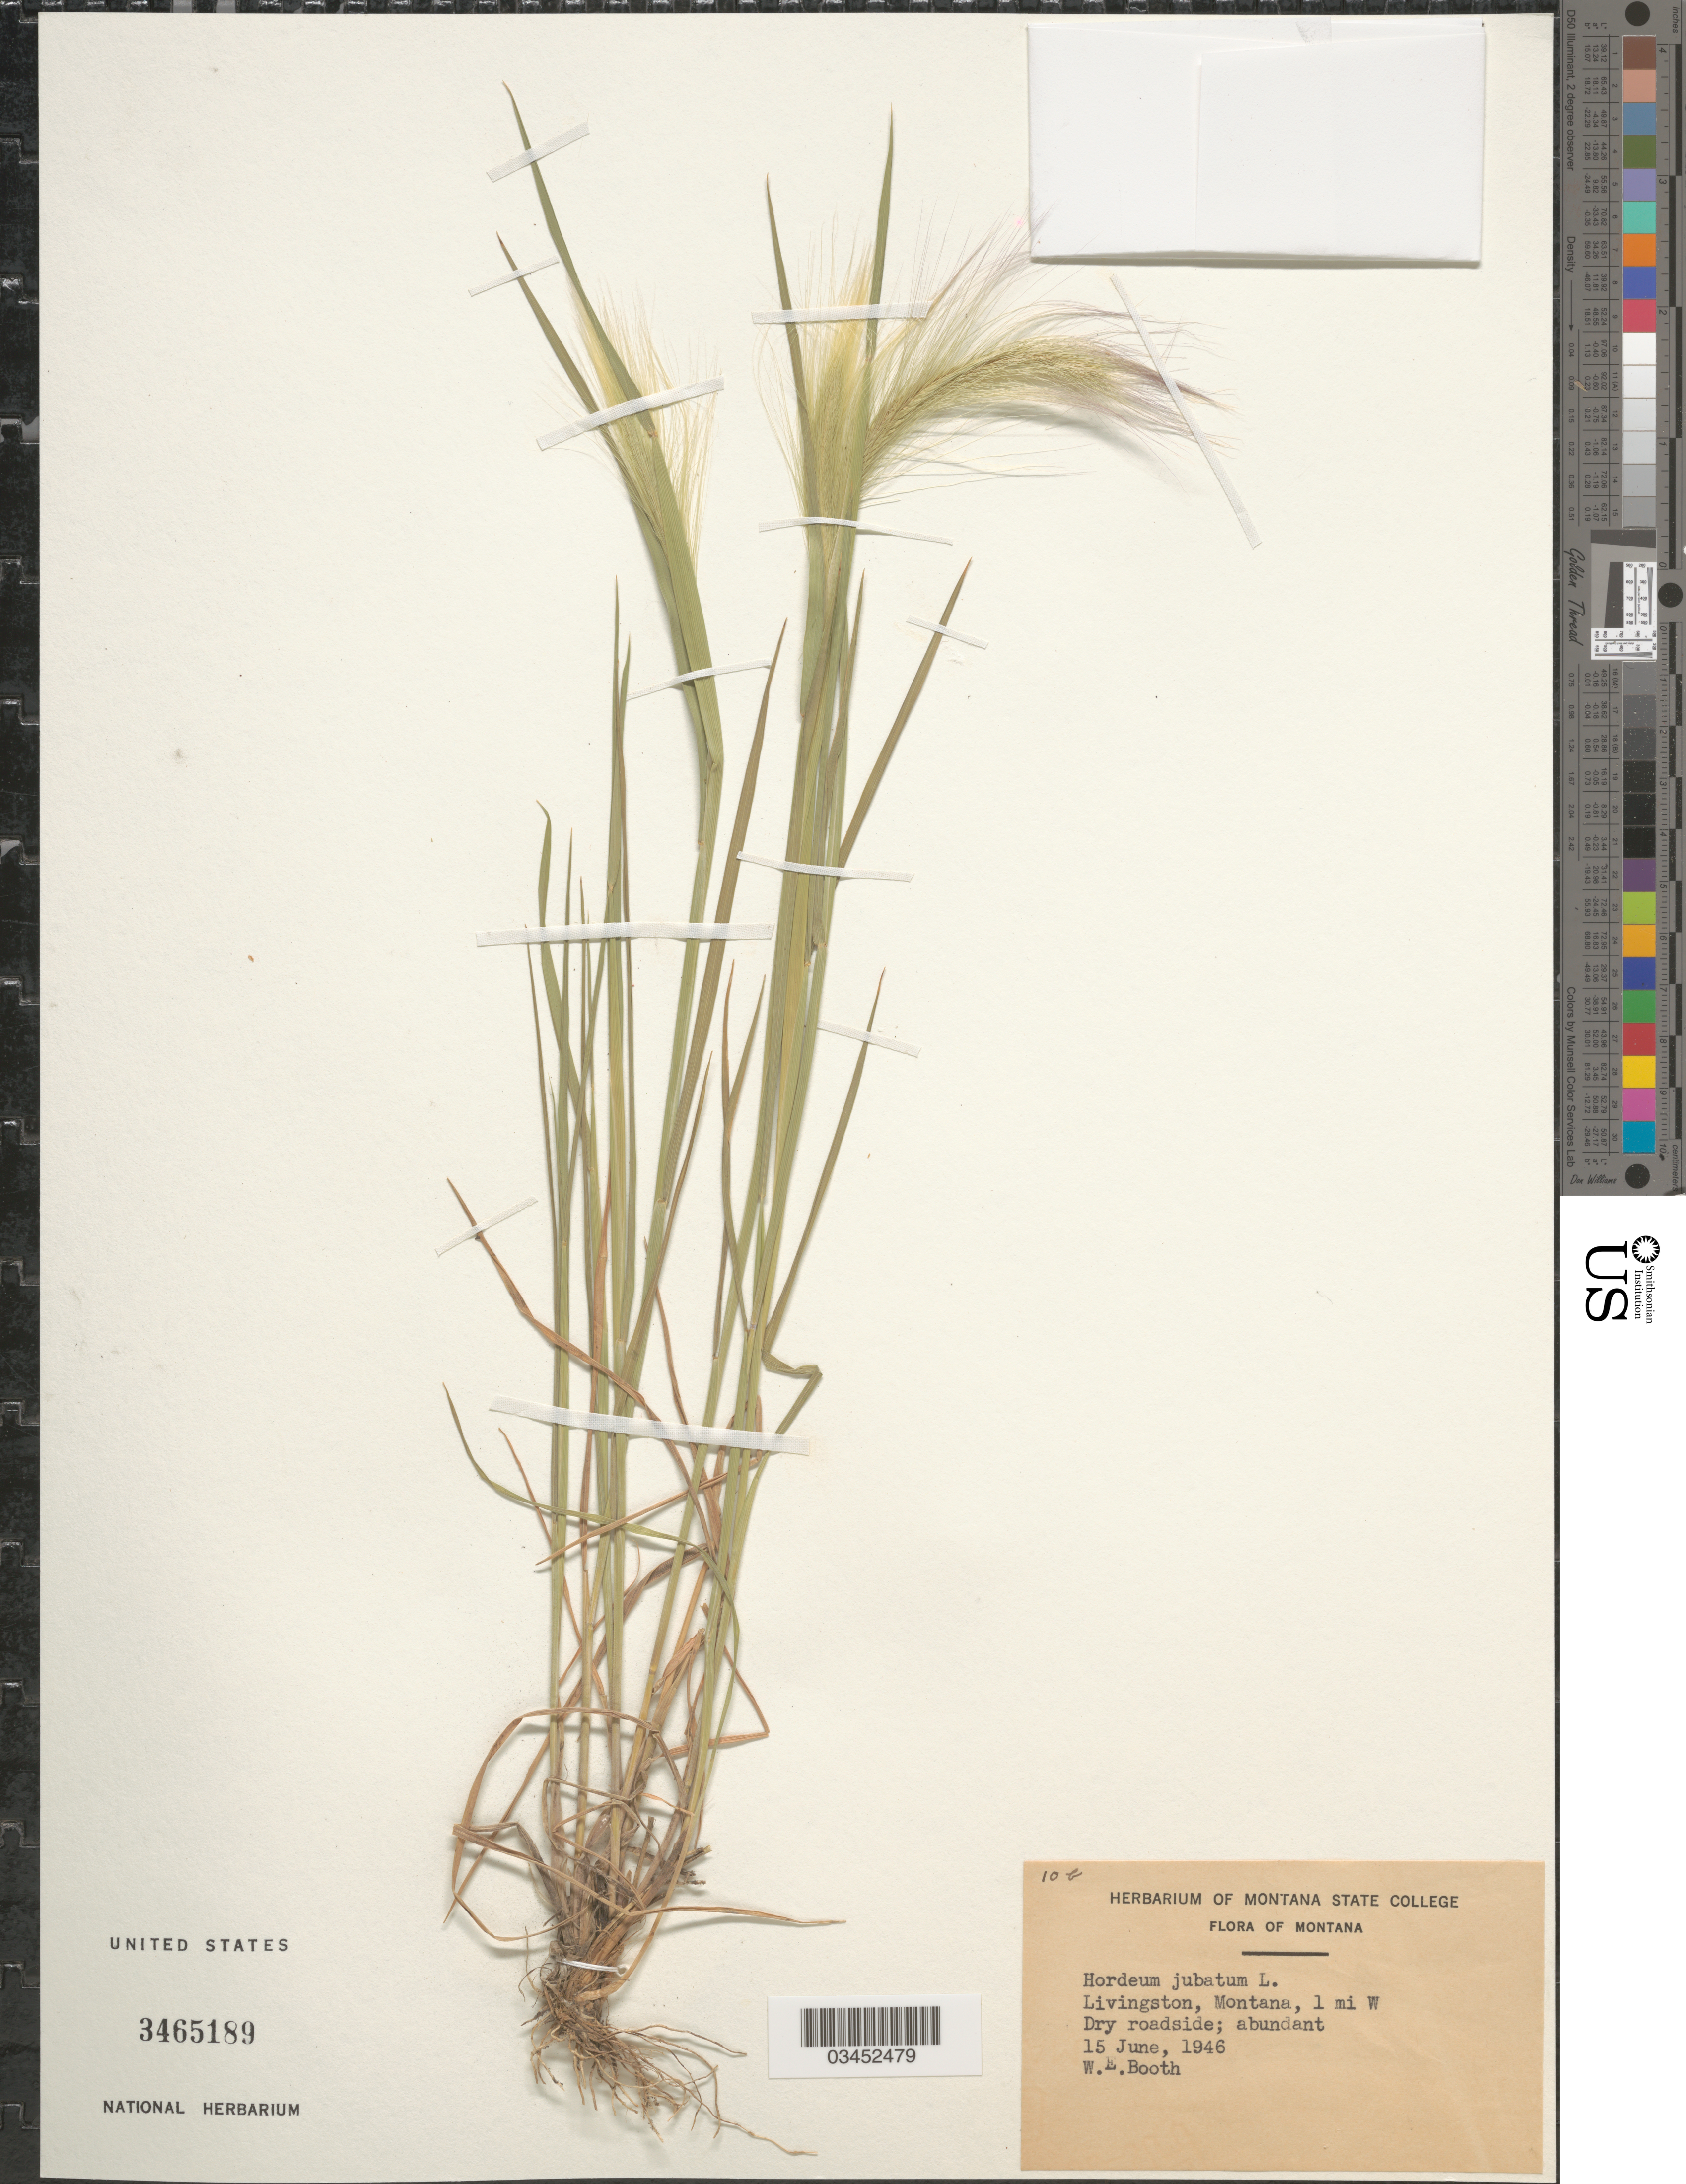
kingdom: Plantae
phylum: Tracheophyta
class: Liliopsida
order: Poales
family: Poaceae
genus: Hordeum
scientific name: Hordeum jubatum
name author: L.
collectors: W. Booth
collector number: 10b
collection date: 1946-06-15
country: United States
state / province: Montana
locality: Livingston, 1 mi W. Dry roadside; abundant.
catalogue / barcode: US 3465189